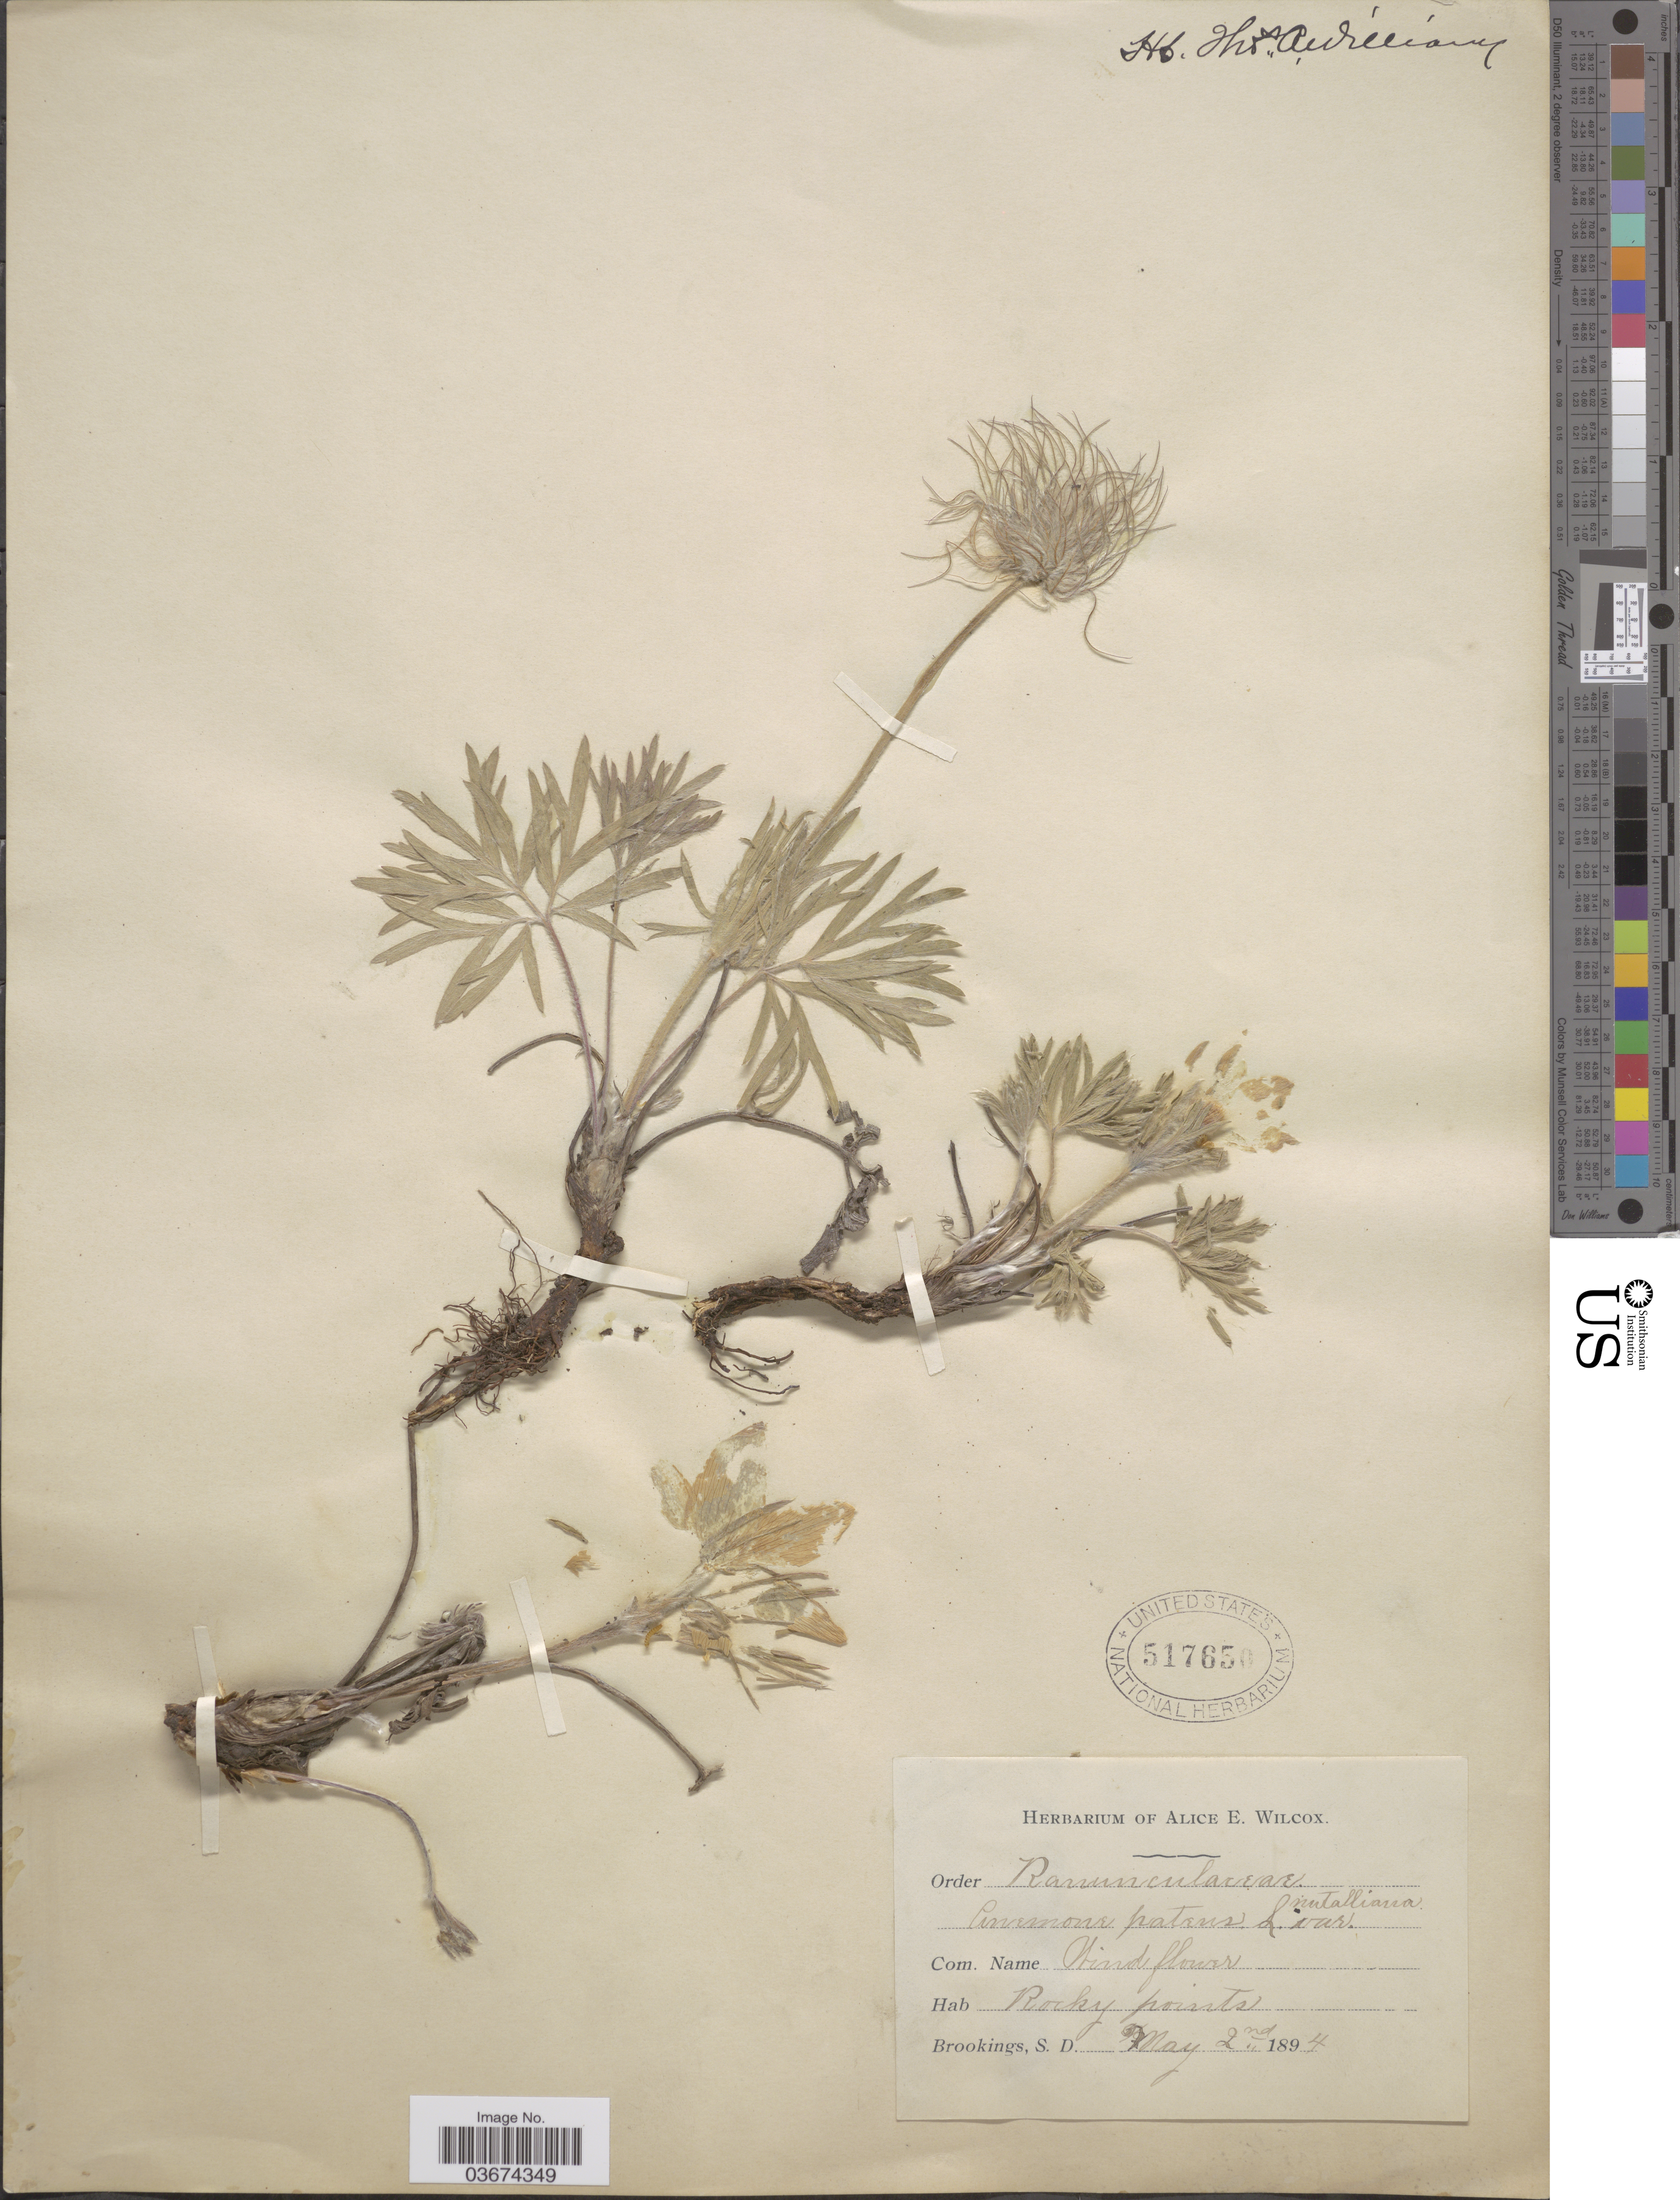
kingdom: Plantae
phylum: Tracheophyta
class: Magnoliopsida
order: Ranunculales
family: Ranunculaceae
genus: Pulsatilla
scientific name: Pulsatilla nuttalliana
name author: (DC.) Bercht. & J. Presl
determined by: Strong, Mark T., (BOT), Smithsonian Institution - National Museum of Natural History (UNITED STATES)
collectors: Ex herb. Alice E. Wilcox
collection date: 1894-05-02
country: United States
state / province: South Dakota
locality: Brookings.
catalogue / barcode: US 517650